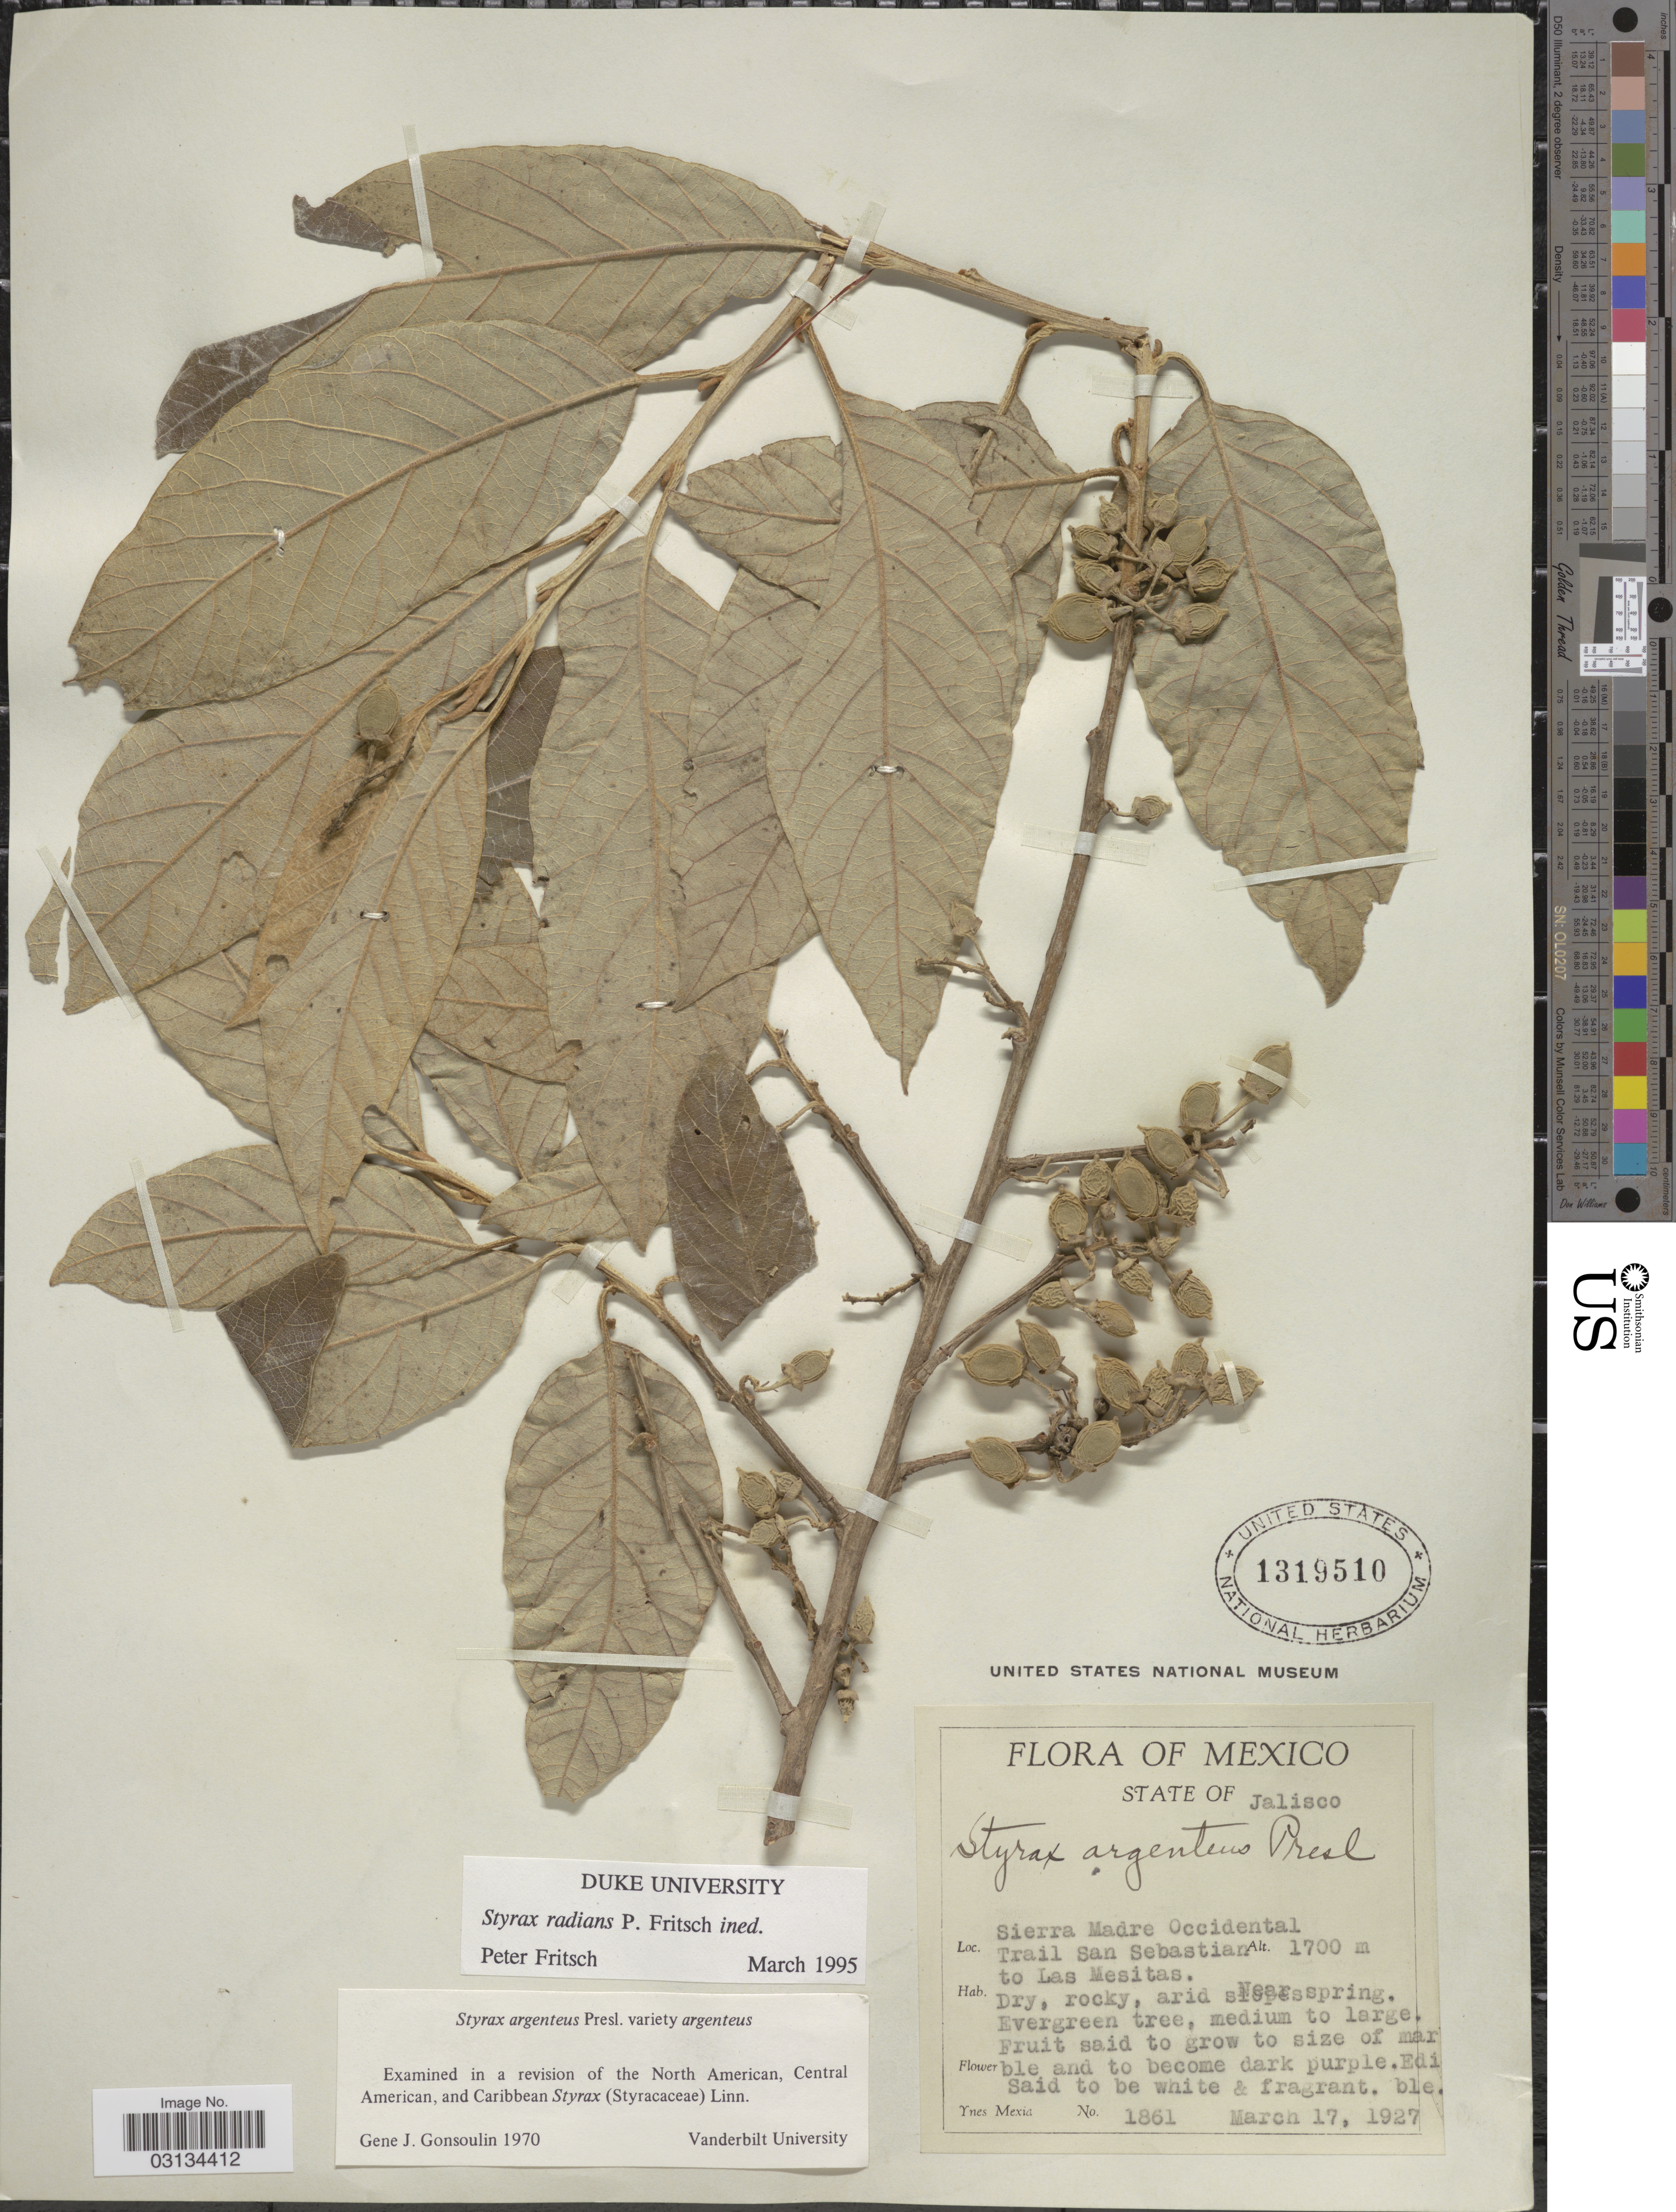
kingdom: Plantae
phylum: Tracheophyta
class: Magnoliopsida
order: Ericales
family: Styracaceae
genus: Styrax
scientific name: Styrax radians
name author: P.W. Fritsch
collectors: Y. Mexia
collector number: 1861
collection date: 1927-03-17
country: Mexico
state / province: Jalisco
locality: Sierra Madre Occidental. Trail San Sebastian to Las Mesitas.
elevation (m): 1700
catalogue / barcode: US 1319510